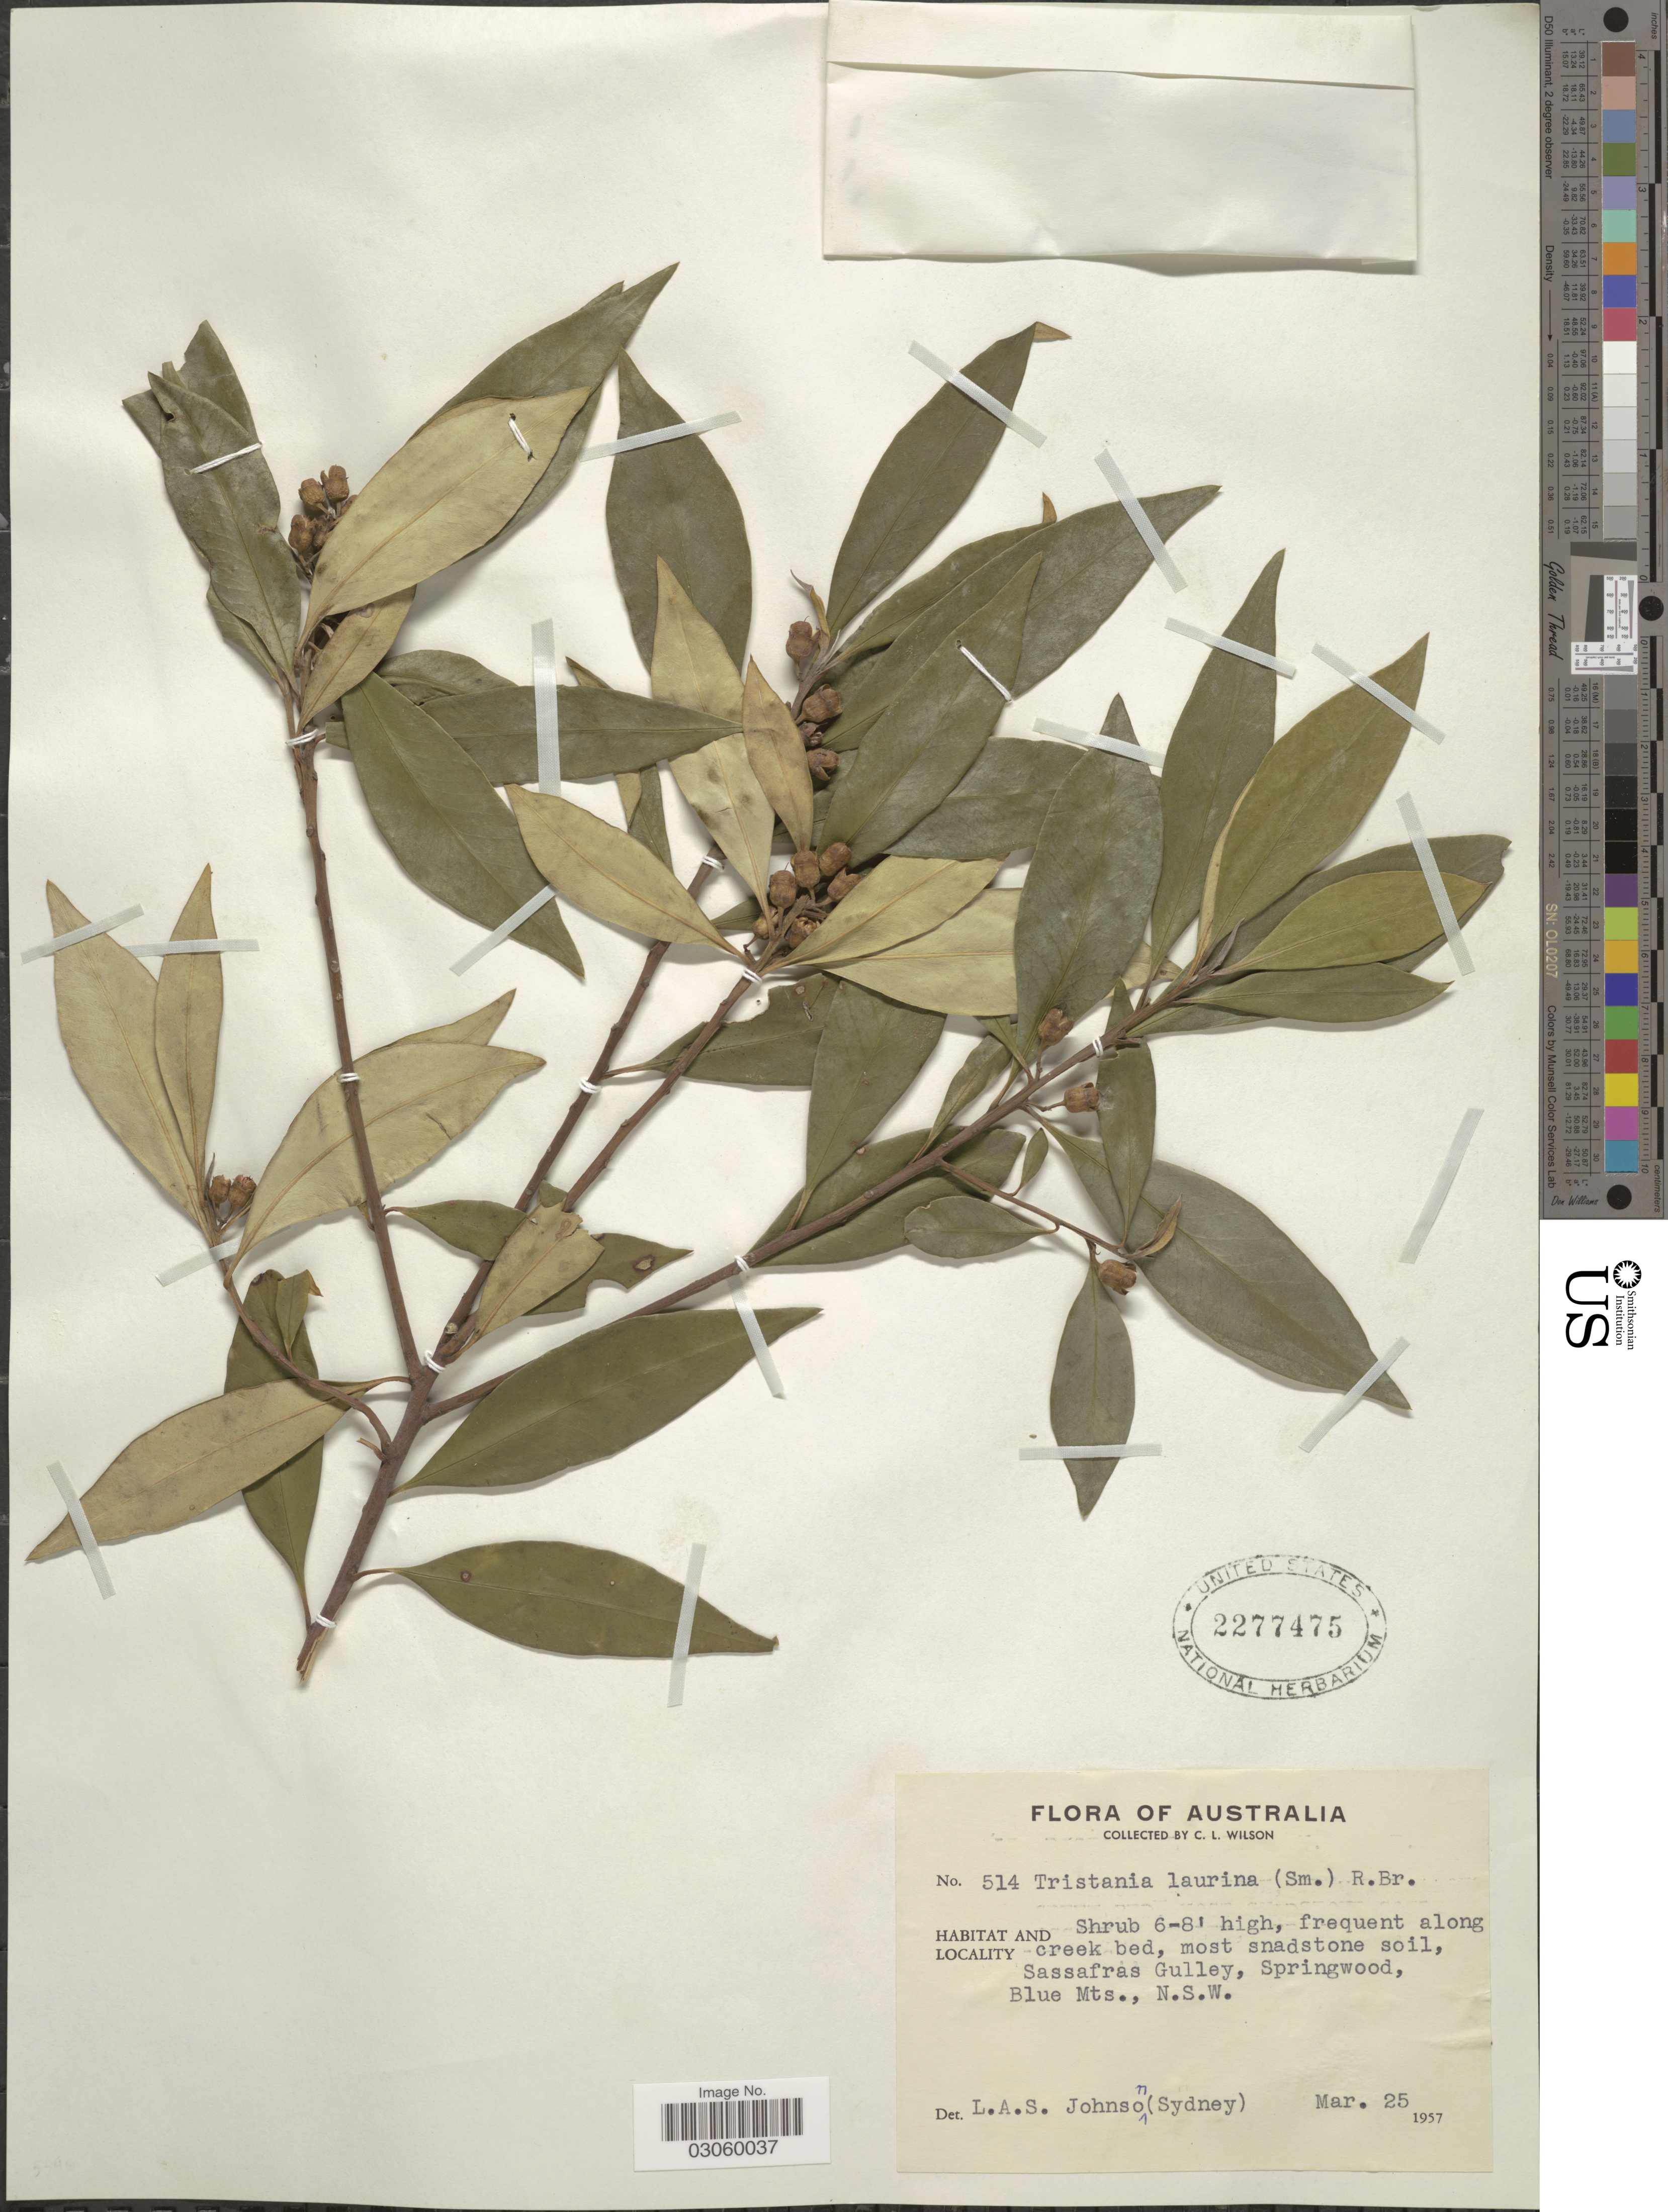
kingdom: Plantae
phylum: Tracheophyta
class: Magnoliopsida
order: Myrtales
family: Myrtaceae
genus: Tristaniopsis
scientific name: Tristaniopsis laurina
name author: (Sm.) P.G. Wilson & J. T. Waterh.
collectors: L. A. S. Johnson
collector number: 514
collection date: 1957-03-25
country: Australia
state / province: New South Wales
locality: Sassafras Gulley, Springwood, Blue Mts., N.S.W.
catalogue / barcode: US 2277475